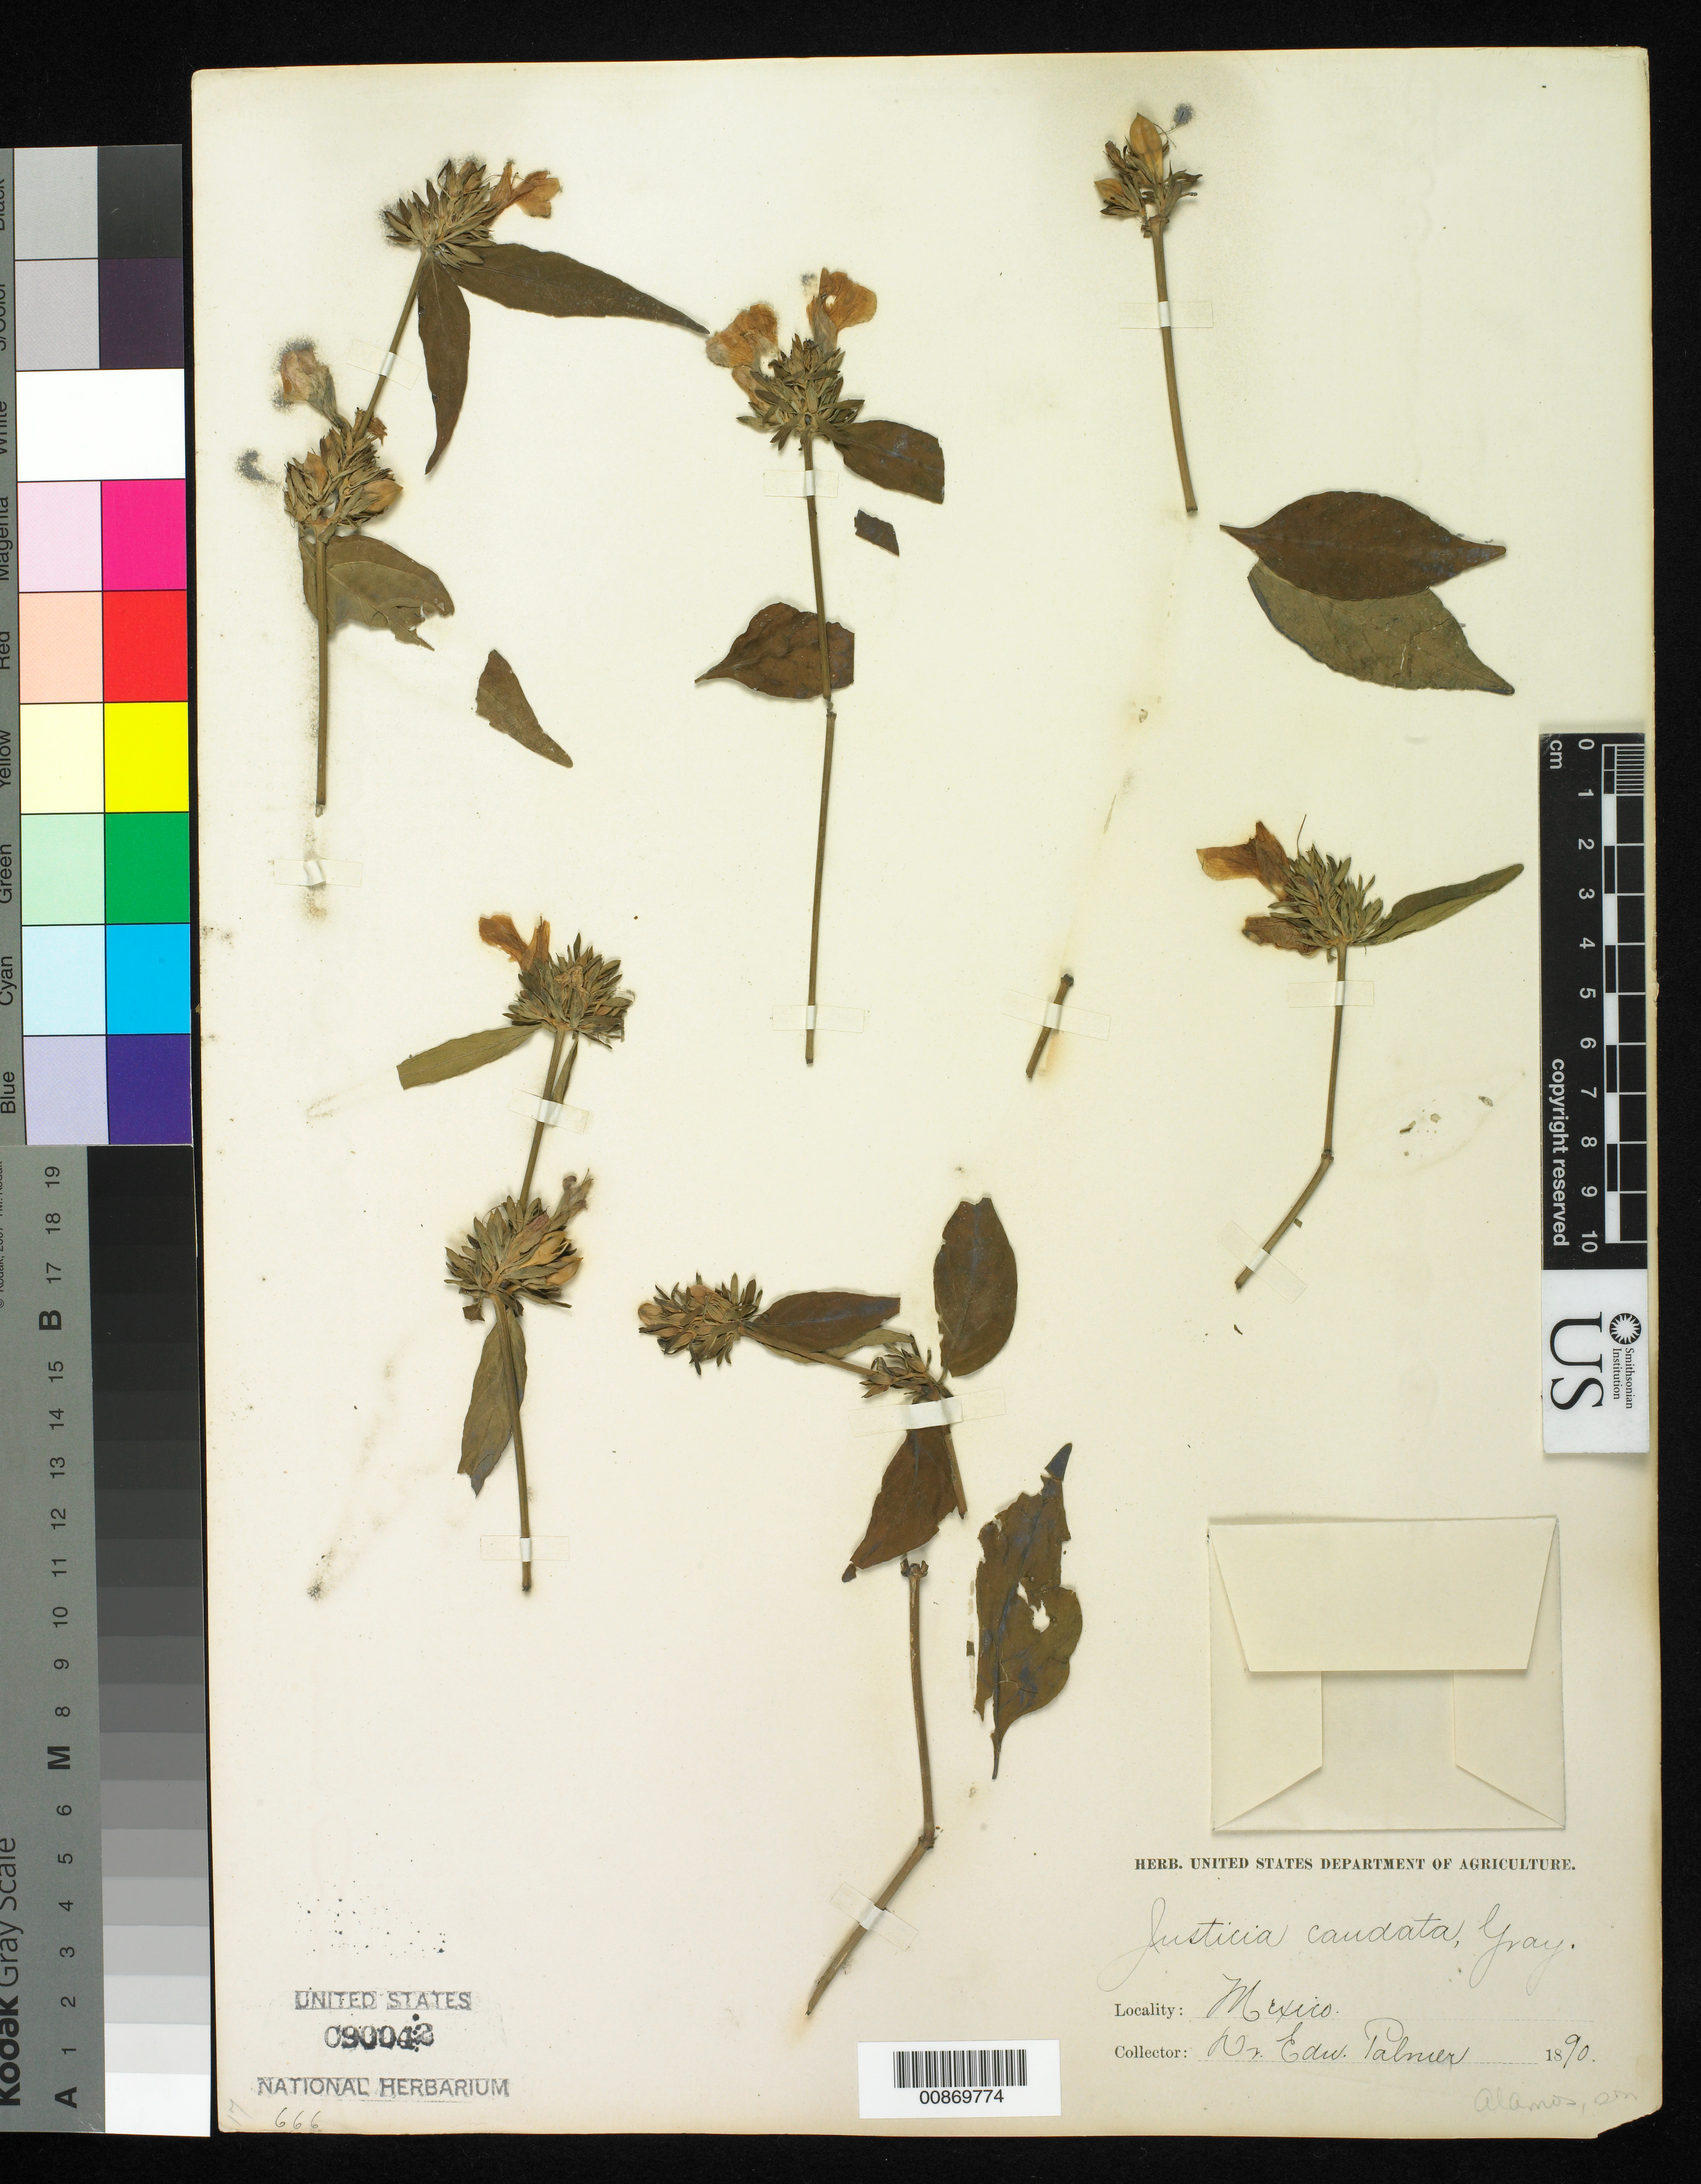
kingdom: Plantae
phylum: Tracheophyta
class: Magnoliopsida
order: Lamiales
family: Acanthaceae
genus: Justicia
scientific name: Justicia caudata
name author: A. Gray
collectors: E. Palmer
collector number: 666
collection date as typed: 1890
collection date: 1890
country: Mexico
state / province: Sonora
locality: Alamos, Sonora.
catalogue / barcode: US 90042